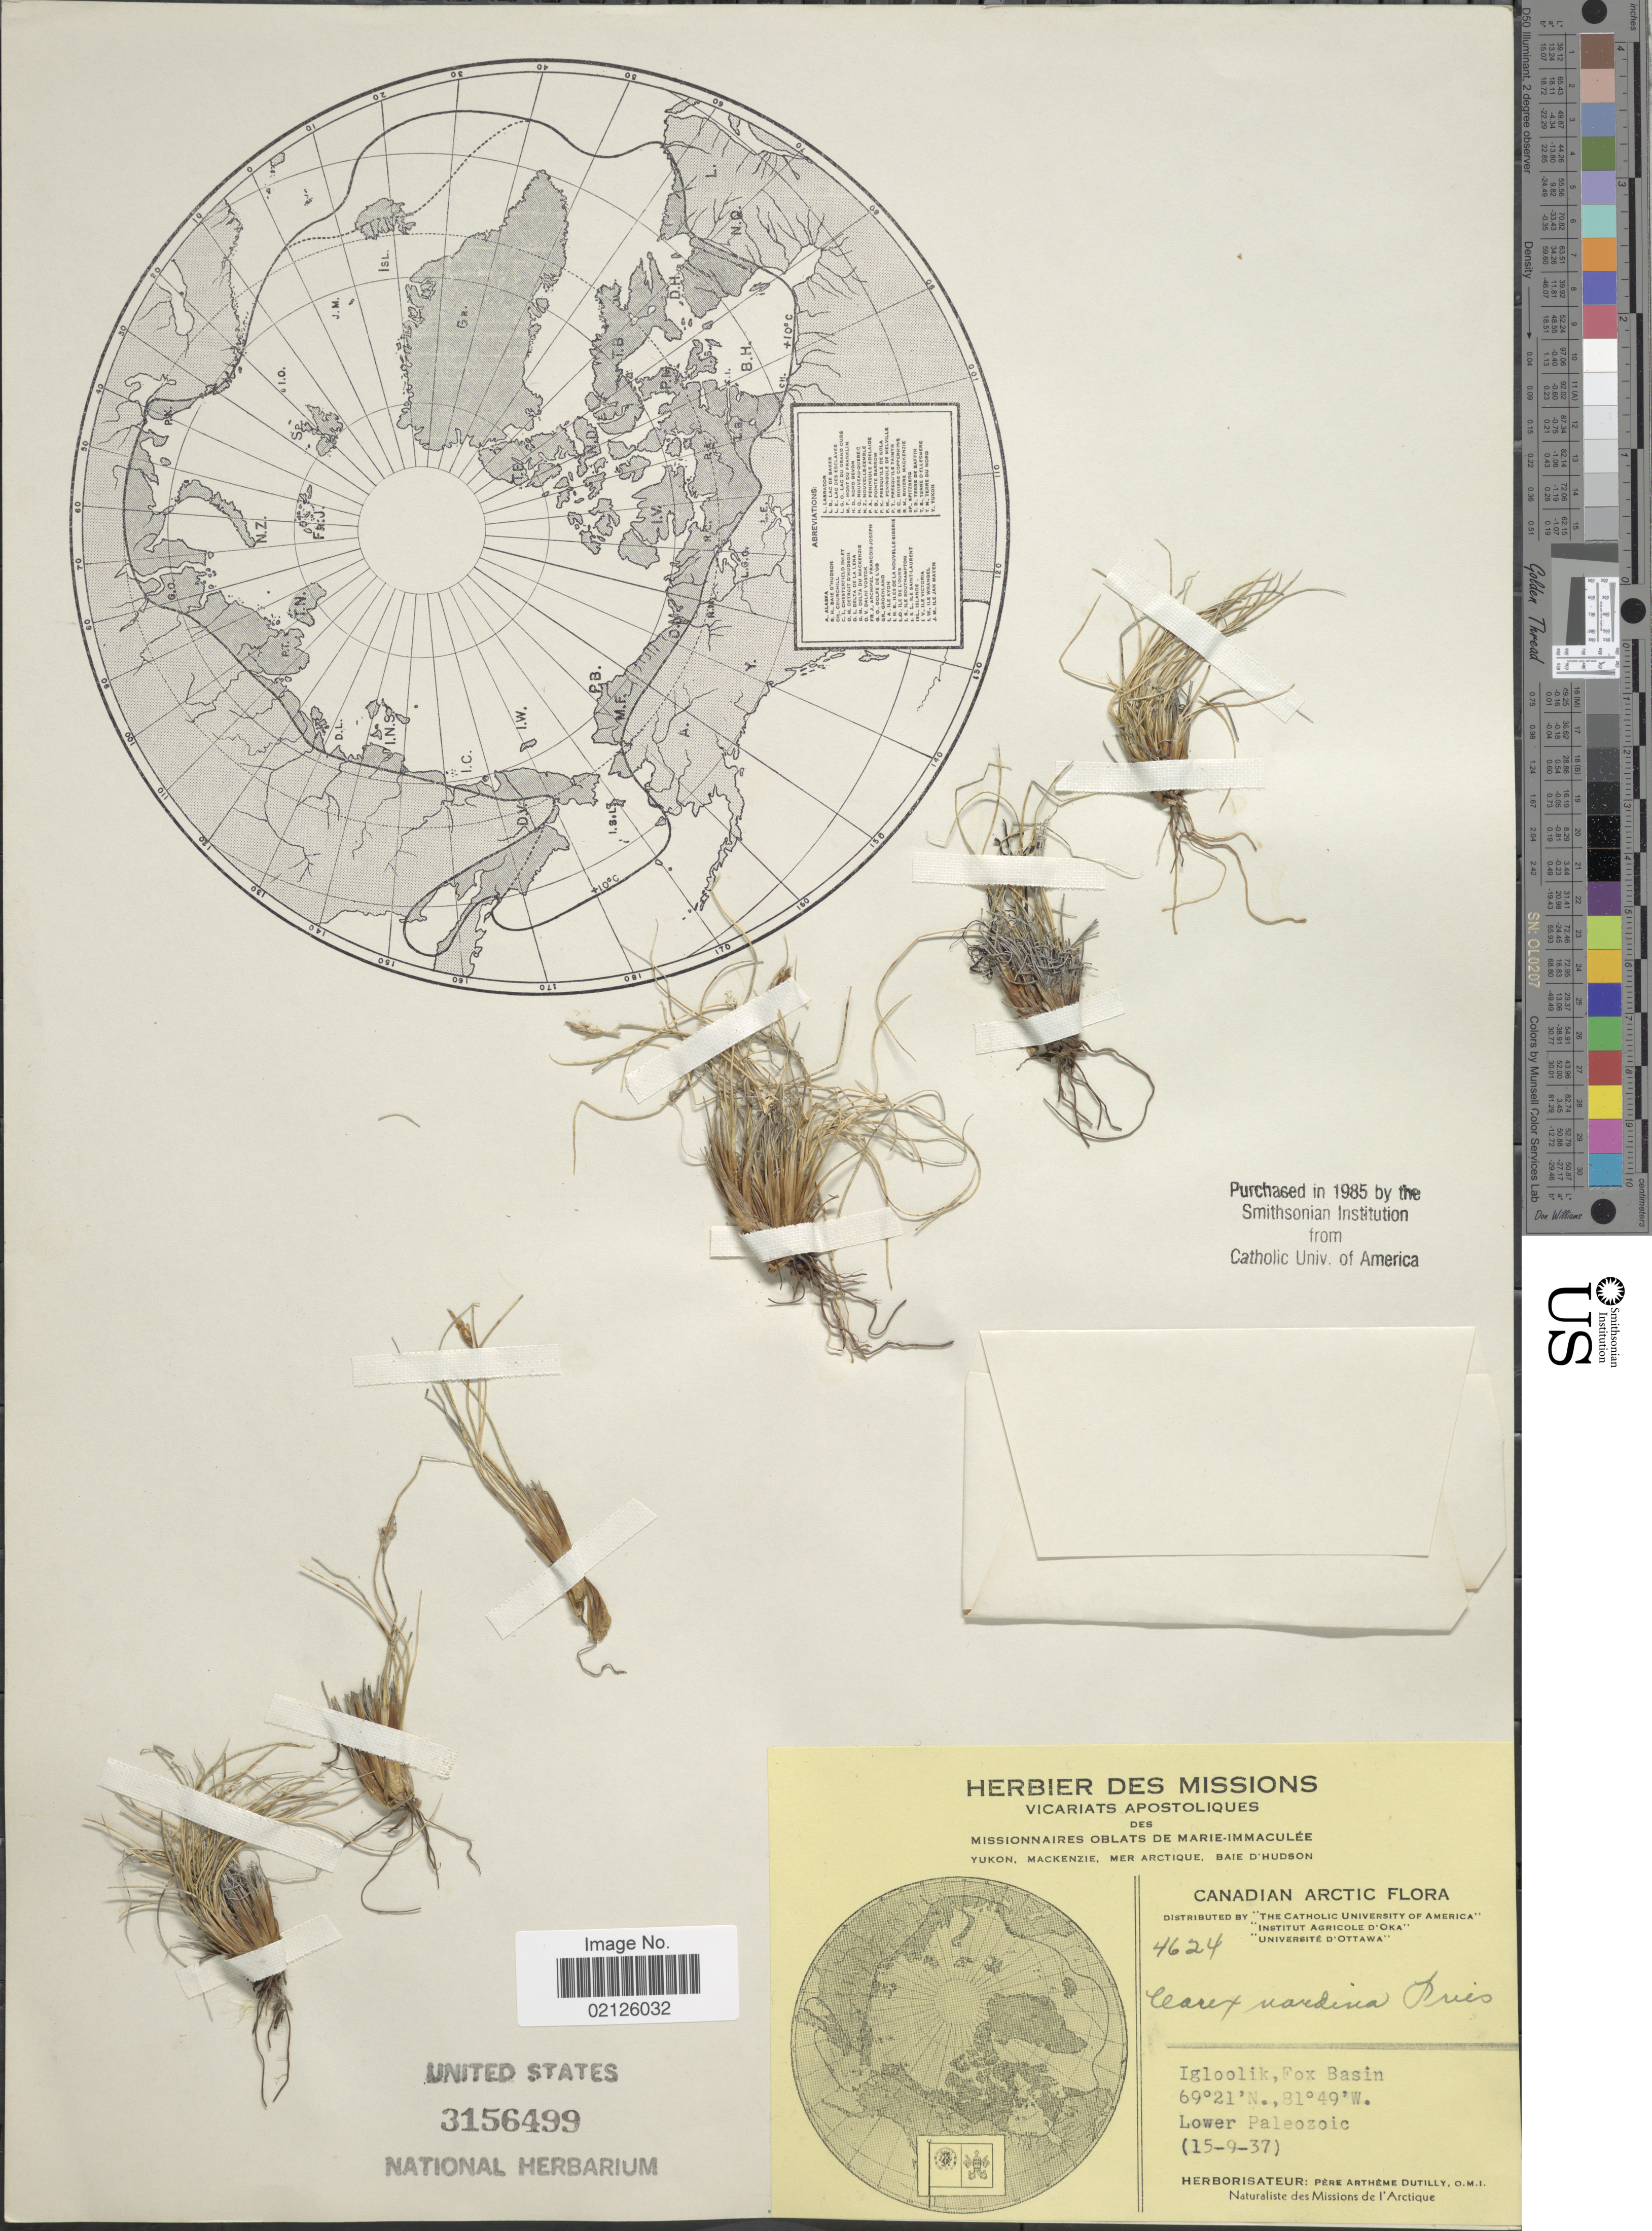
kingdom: Plantae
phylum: Tracheophyta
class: Liliopsida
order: Poales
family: Cyperaceae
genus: Carex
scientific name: Carex nardina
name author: (Hornem.) Fr.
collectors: P. Dutilly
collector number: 4624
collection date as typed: Transcribed d/m/y: 15/9/37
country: Canada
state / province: Nunavut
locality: Canadian Arctic, Igloolik, Fox Basin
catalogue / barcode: US 3156499